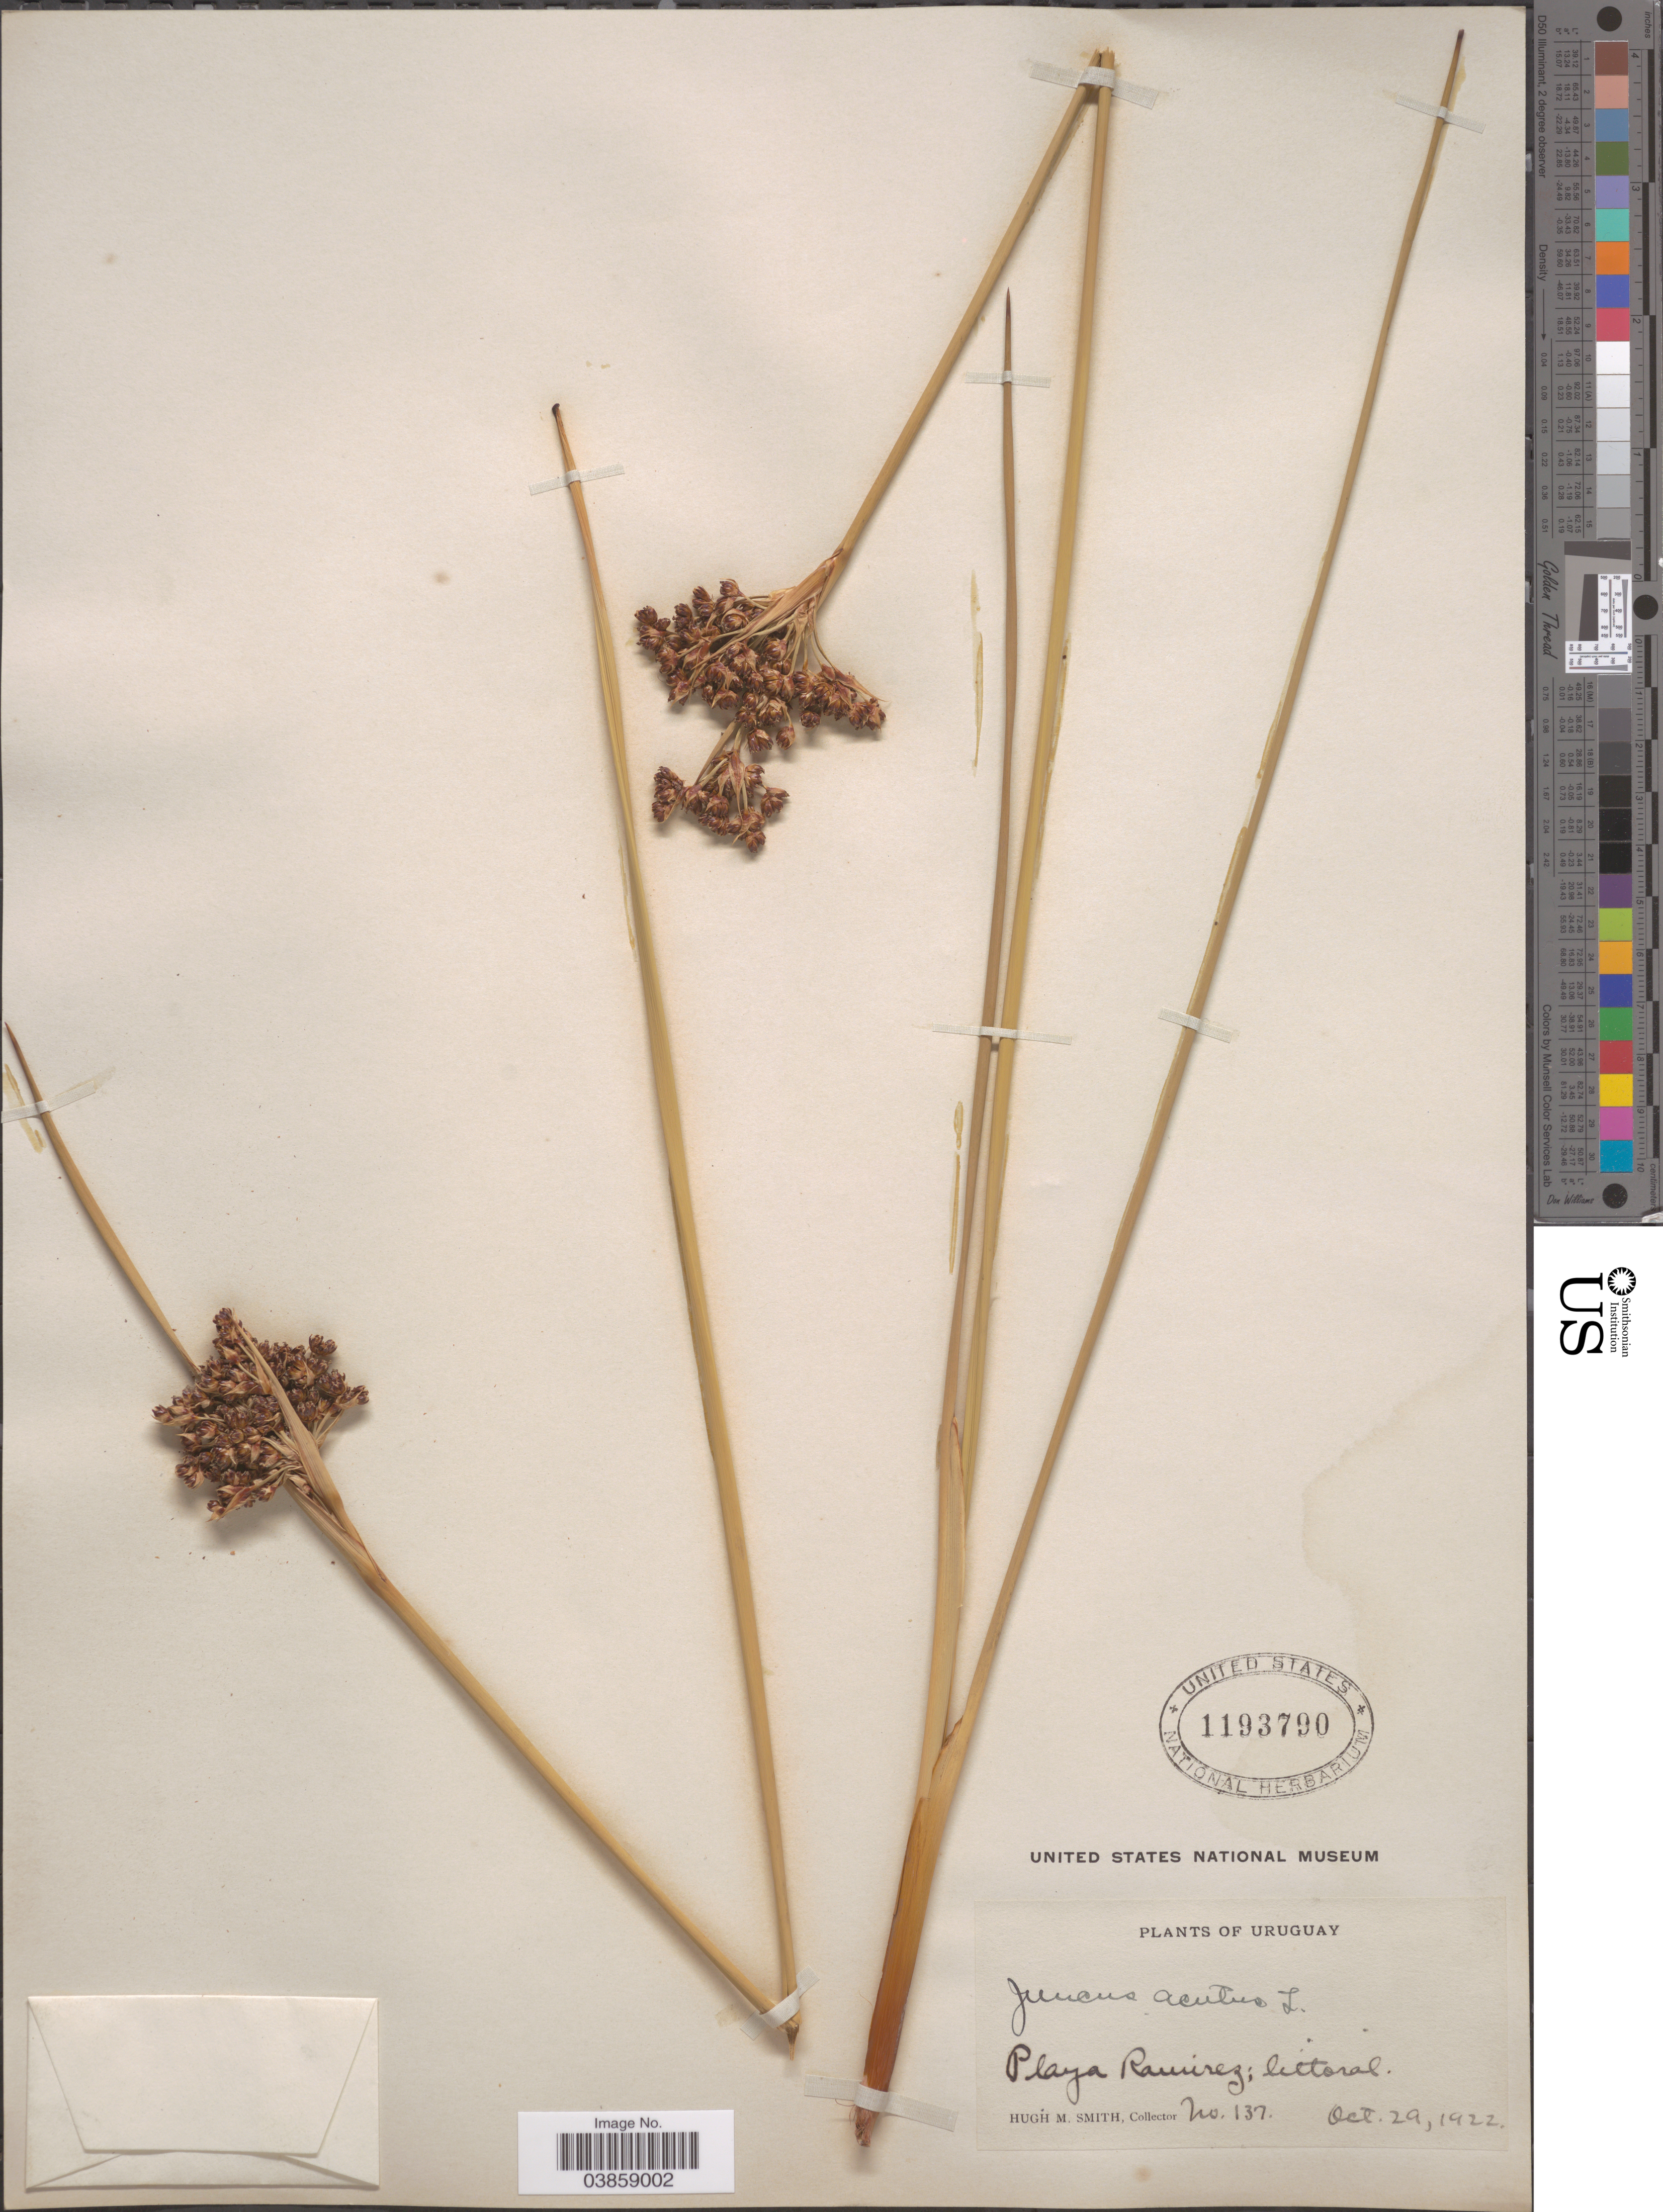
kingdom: Plantae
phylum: Tracheophyta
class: Liliopsida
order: Poales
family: Juncaceae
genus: Juncus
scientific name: Juncus acutus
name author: L.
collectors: H. M. Smith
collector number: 137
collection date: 1922-10-29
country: Uruguay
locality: Playa Ramirez; littoral.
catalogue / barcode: US 1193790